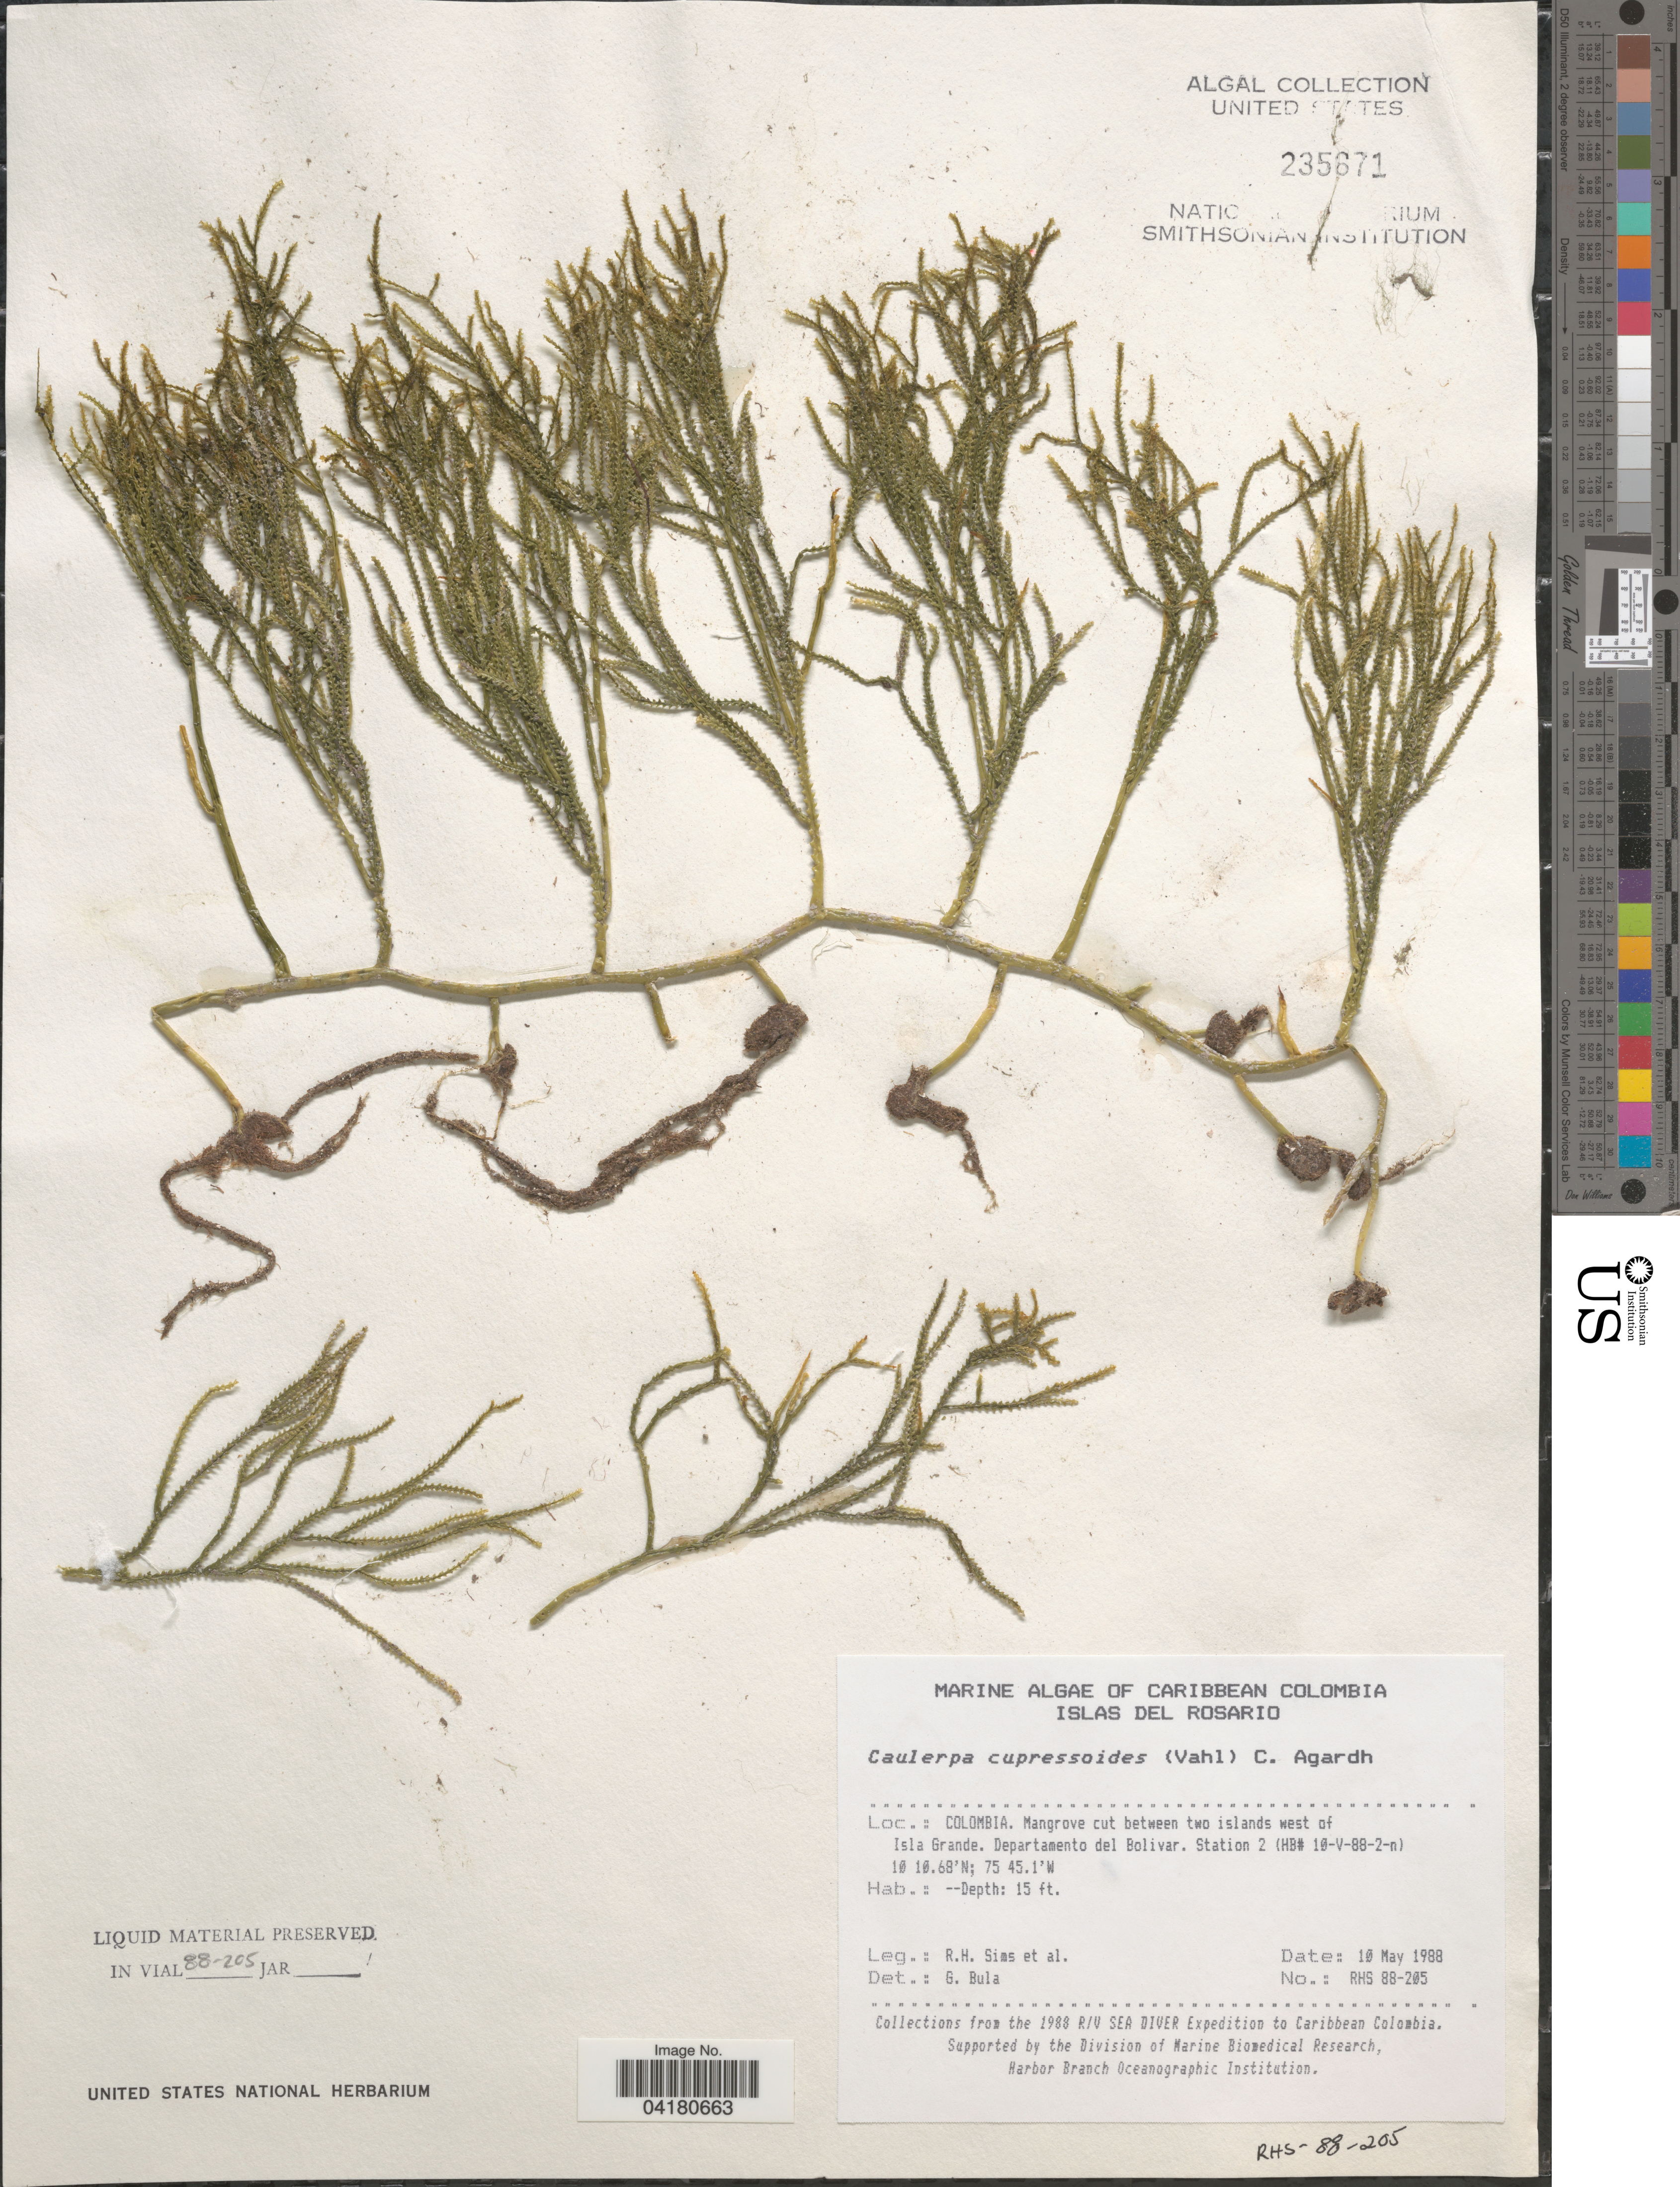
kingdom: Plantae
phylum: Chlorophyta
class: Ulvophyceae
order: Bryopsidales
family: Caulerpaceae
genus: Caulerpa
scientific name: Caulerpa cupressoides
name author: (Vahl) C. Agardh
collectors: R. H. Sims & et al.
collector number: RHS88-205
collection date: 1988-05-10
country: Colombia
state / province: Bolívar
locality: Caribbean Colombia. Mangrove cut between two islands west of Isla Grande. Departamento del Bolivar. Station 2 (HB# 10-V-88-2-n). The 1988 R/V Sea Diver Expedition to Caribbean Colombia.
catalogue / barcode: US 235671